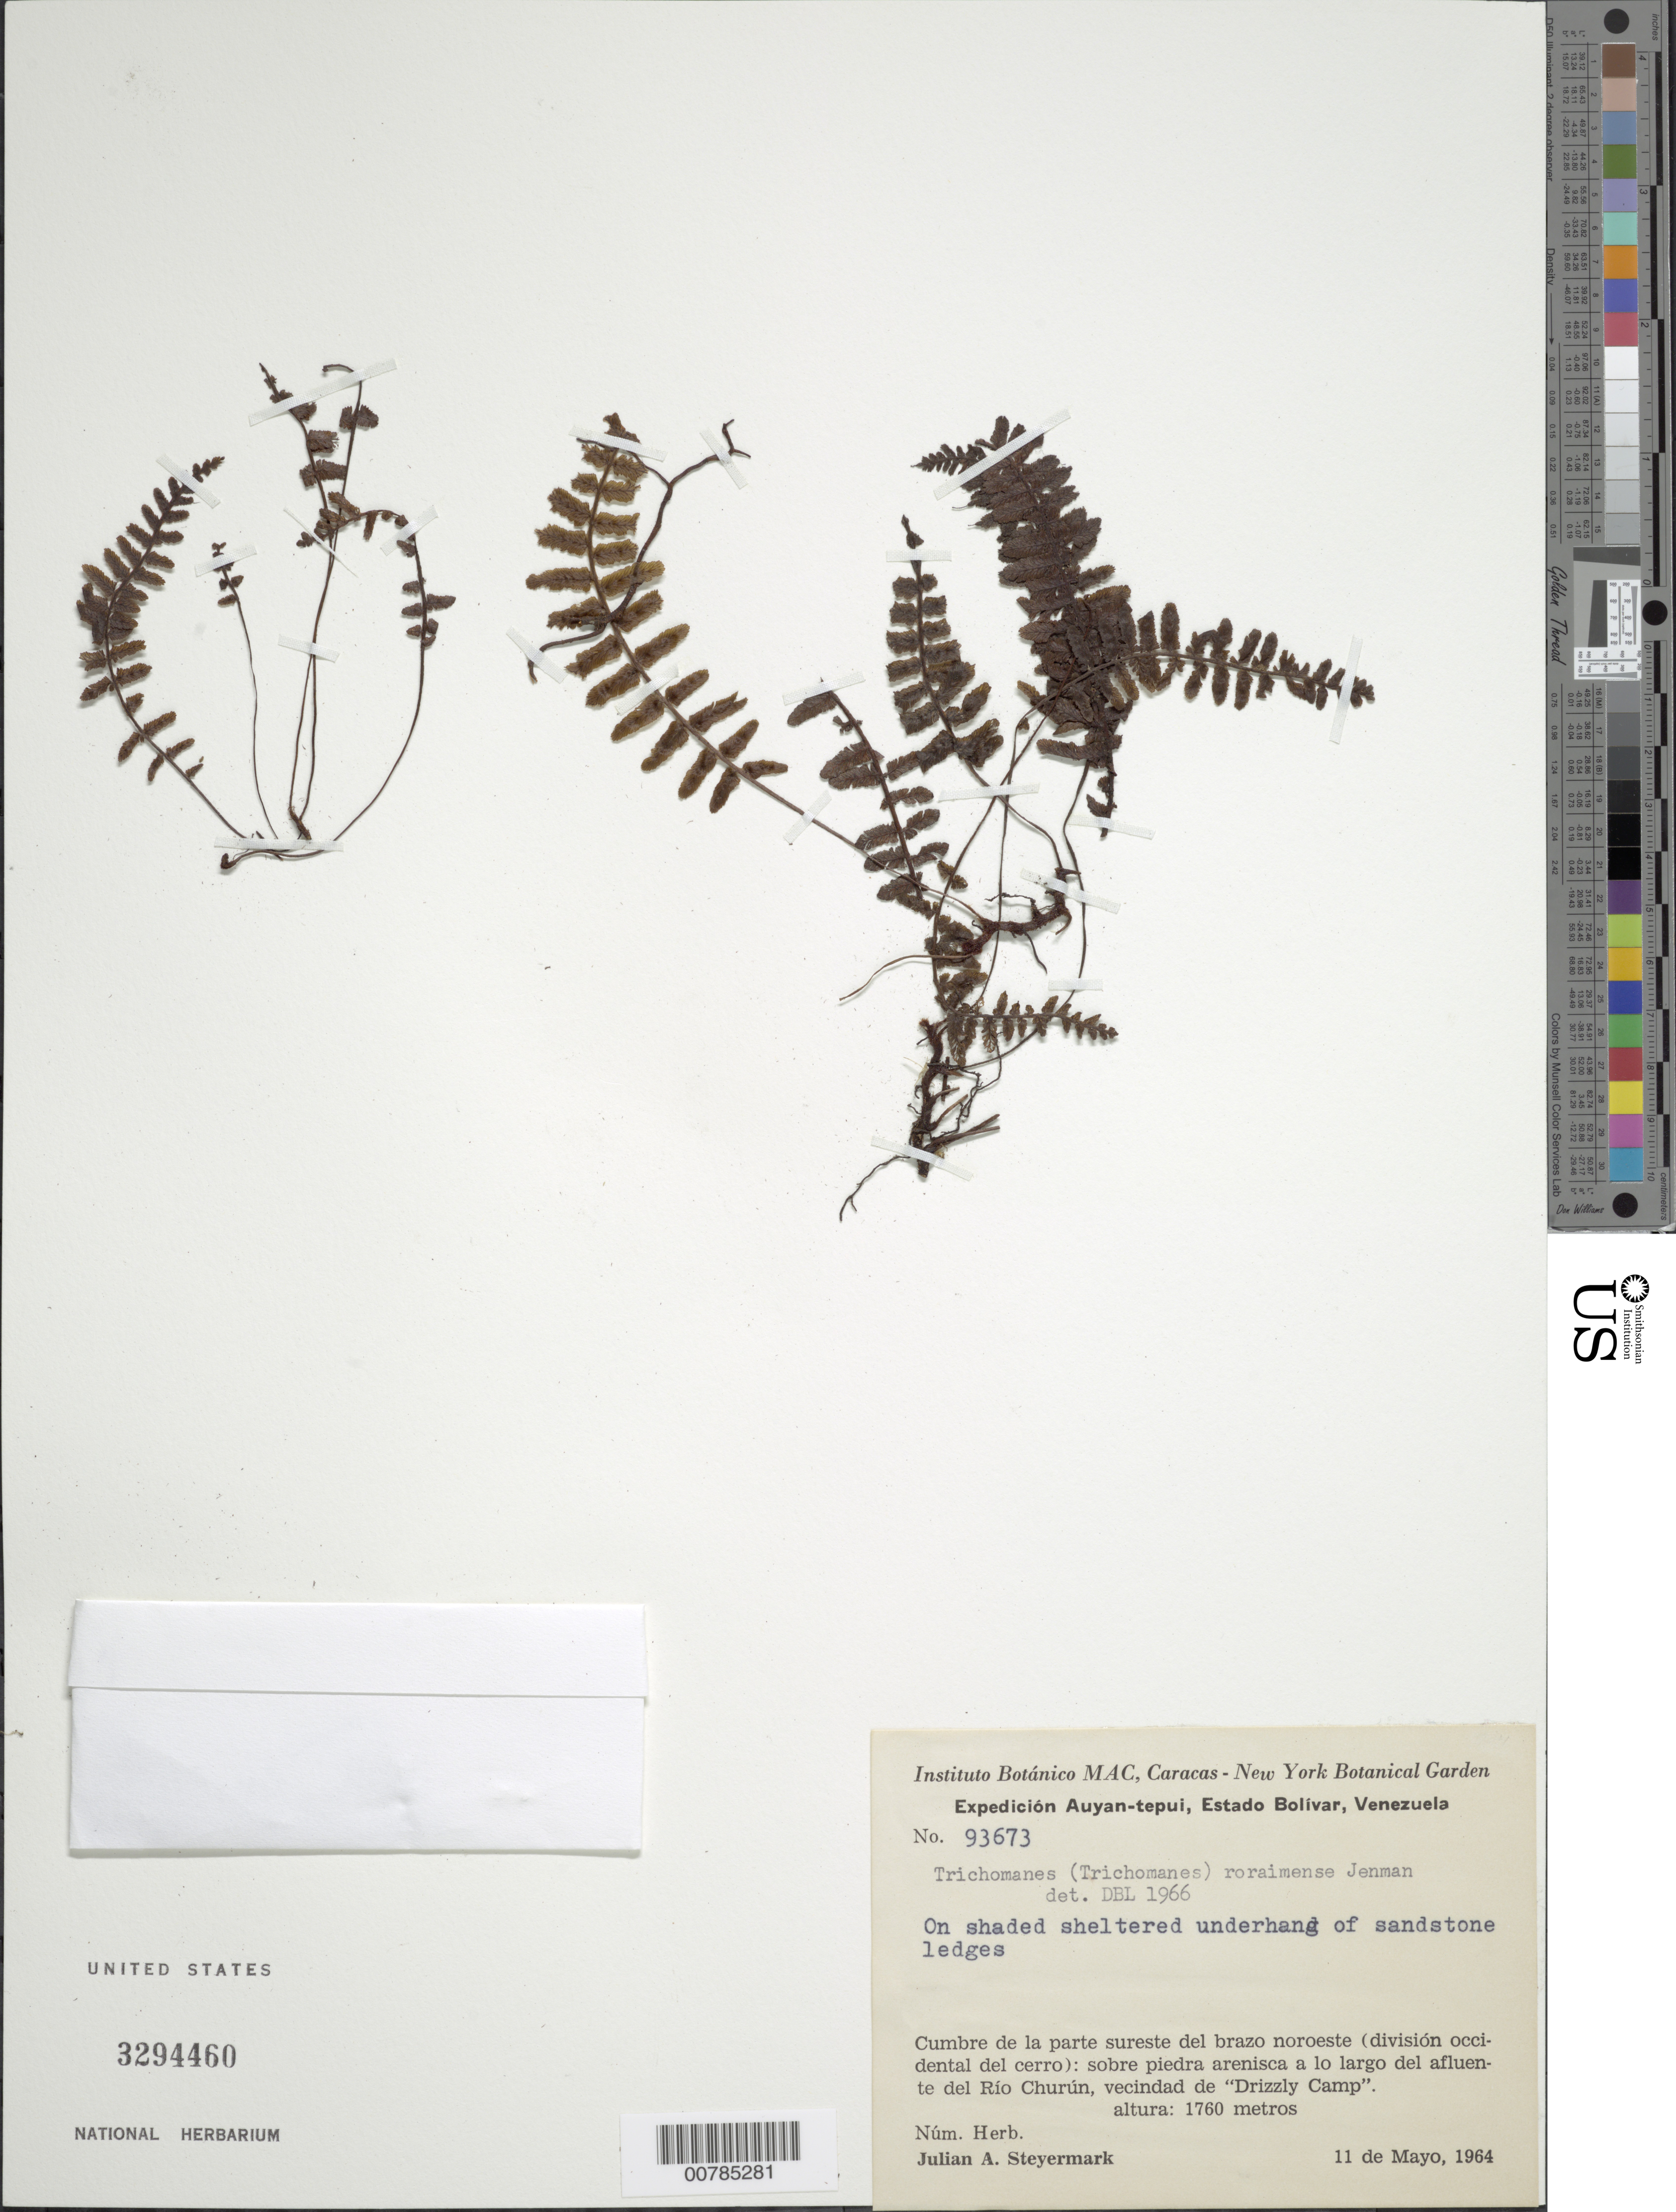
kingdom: Plantae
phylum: Tracheophyta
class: Polypodiopsida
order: Hymenophyllales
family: Hymenophyllaceae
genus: Trichomanes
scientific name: Trichomanes roraimense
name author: Jenman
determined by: Lellinger, David B., (BOT), Smithsonian Institution - National Museum of Natural History (UNITED STATES)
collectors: J. Steyermark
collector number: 93673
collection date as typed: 11-May-64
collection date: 1964-05-11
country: Venezuela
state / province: Bolívar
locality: Auyan-tepuí, Río Churún, "Drizzly Camp"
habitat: Shaded sheltered underhang of sandstone ledges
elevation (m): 1760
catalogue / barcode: US 3294460